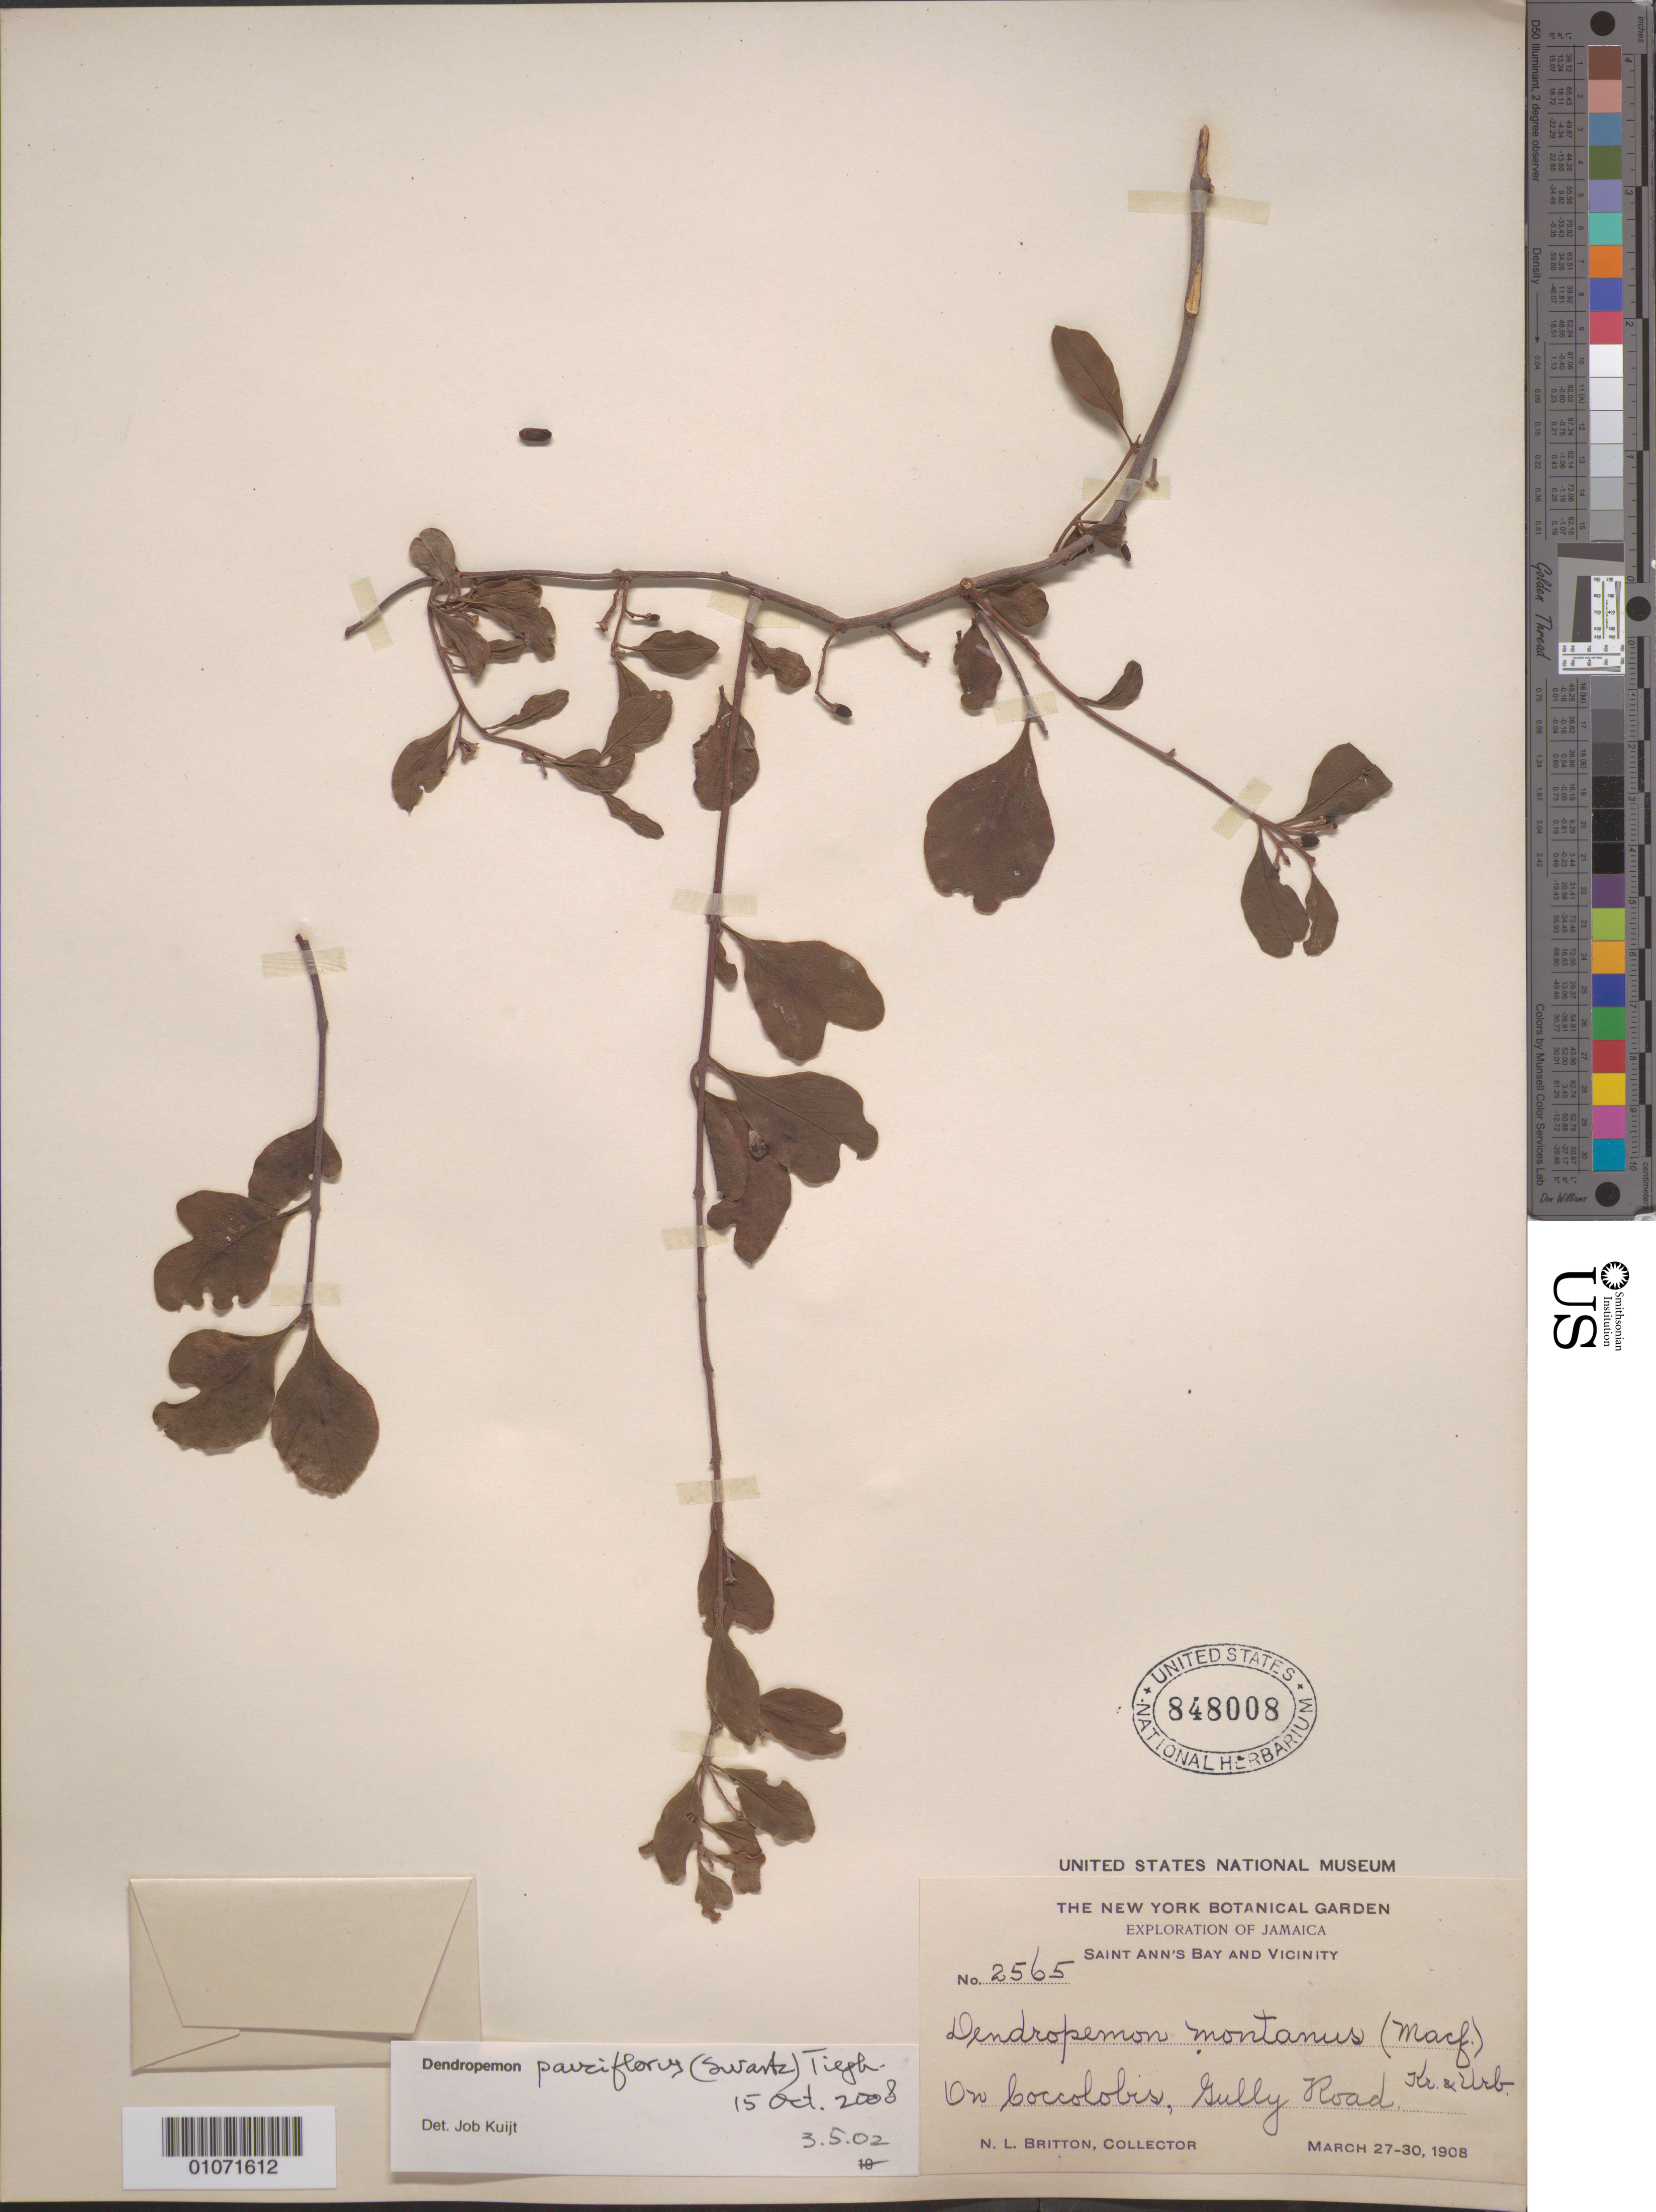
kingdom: Plantae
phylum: Tracheophyta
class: Magnoliopsida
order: Santalales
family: Loranthaceae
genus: Dendropemon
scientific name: Dendropemon parvifolius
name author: (Sw.) Steud.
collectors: N. Britton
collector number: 2565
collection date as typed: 27 Mar 1908 to 30 Mar 1908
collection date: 1908-03-27/1908-03-30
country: Jamaica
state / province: Saint Ann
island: Jamaica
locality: Gully road.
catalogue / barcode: US 848008